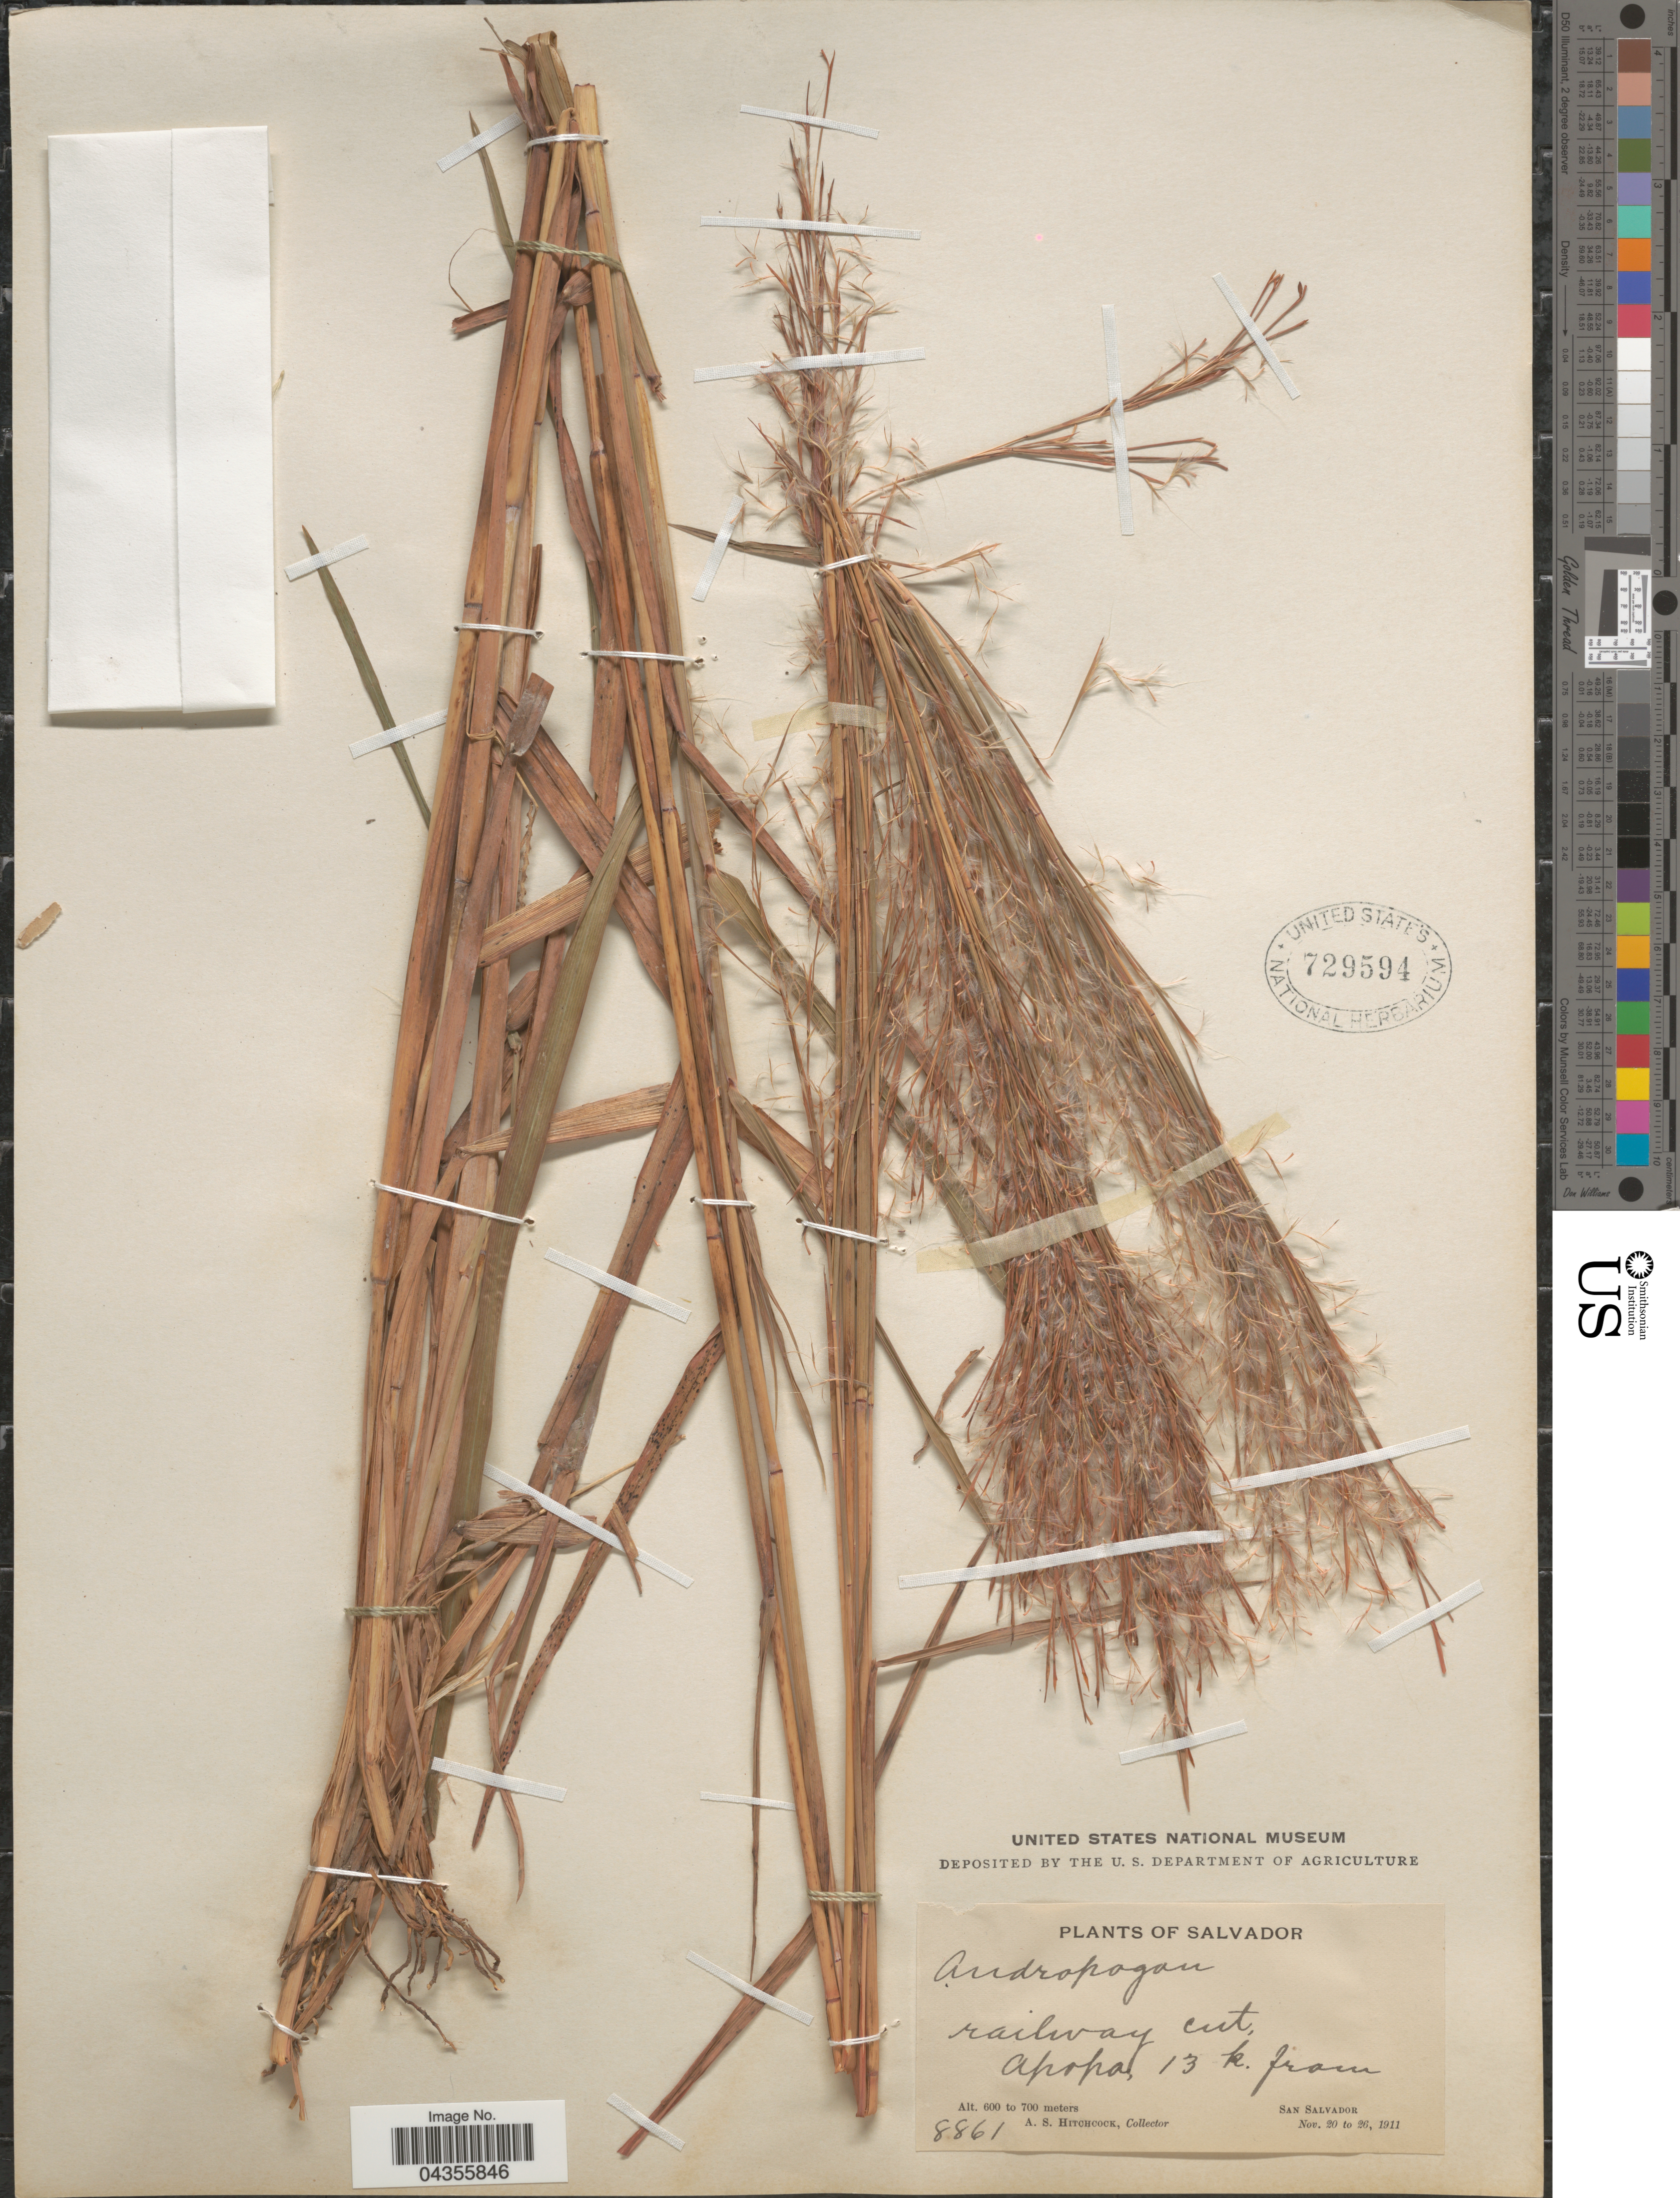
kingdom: Plantae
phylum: Tracheophyta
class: Liliopsida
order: Poales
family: Poaceae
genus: Schizachyrium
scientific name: Schizachyrium condensatum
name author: (Kunth) Nees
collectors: A. S. Hitchcock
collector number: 8861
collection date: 1911-11-20/1911-11-26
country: El Salvador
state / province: San Salvador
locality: Railway cut, Apopa, 13 k. from San Salvador.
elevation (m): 600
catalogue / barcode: US 729594